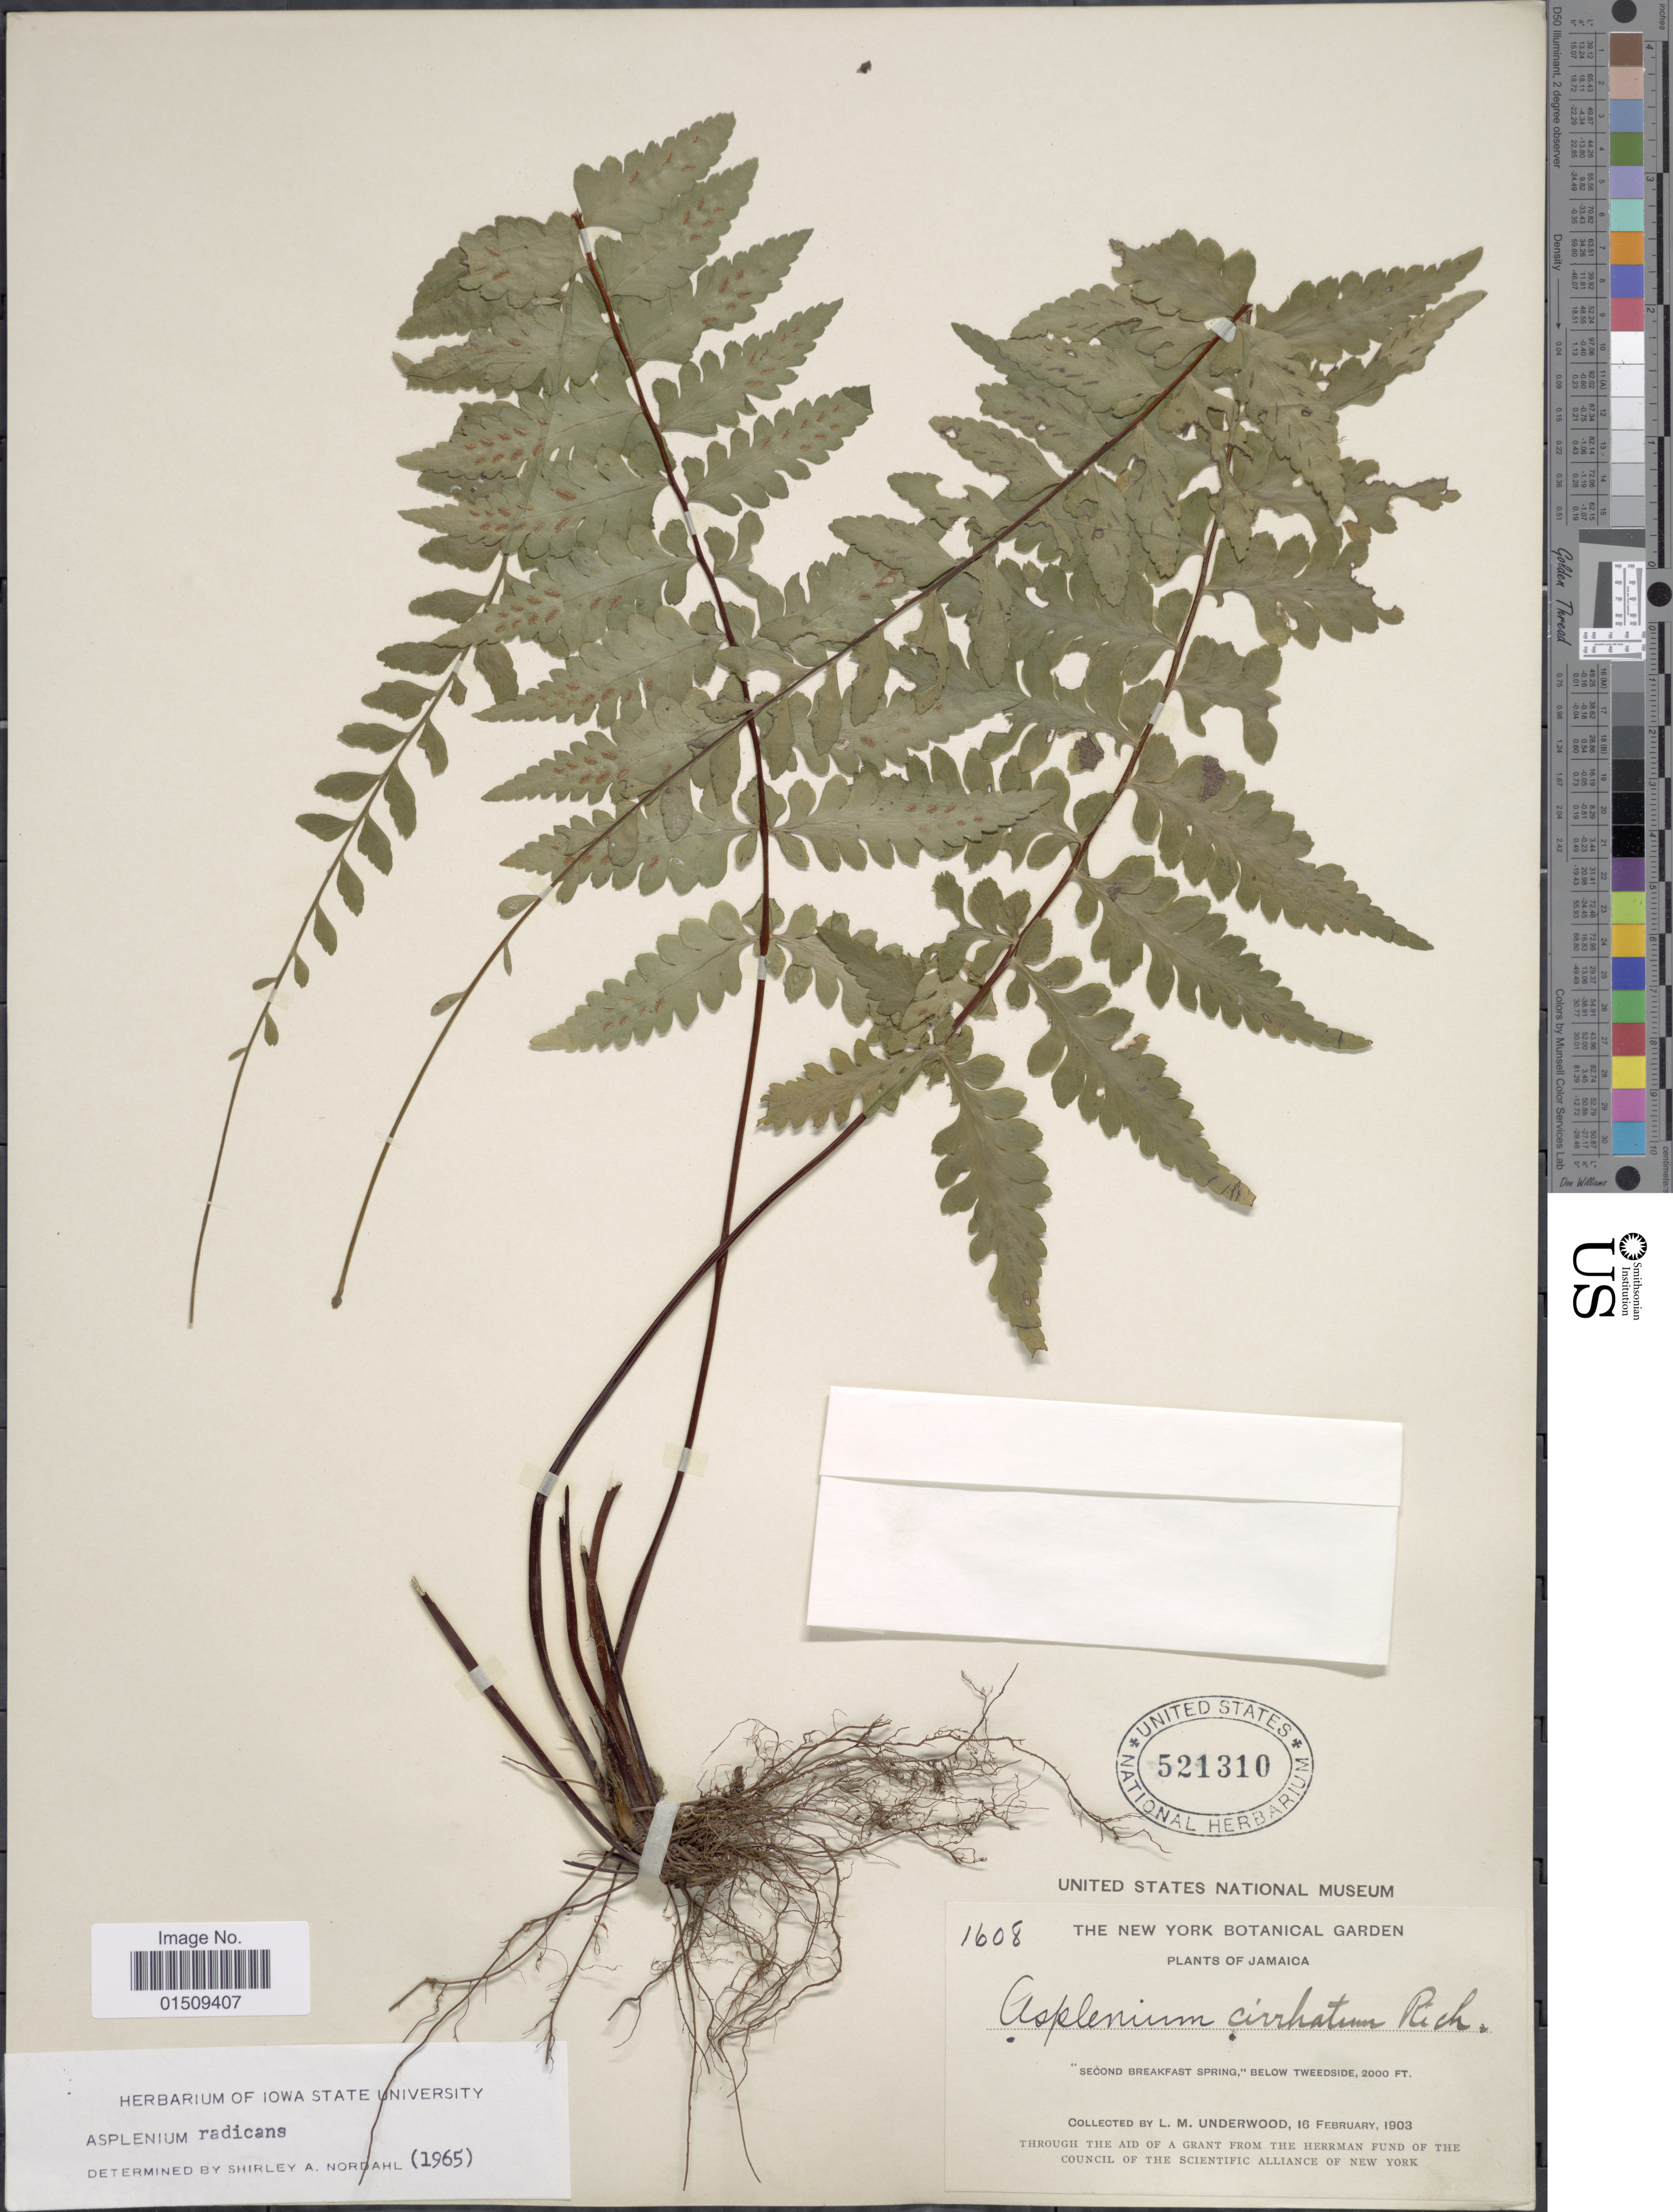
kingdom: Plantae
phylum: Tracheophyta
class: Polypodiopsida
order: Polypodiales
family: Aspleniaceae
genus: Asplenium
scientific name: Asplenium radicans var. radicans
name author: L.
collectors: L. M. Underwood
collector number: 1608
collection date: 1903-02-16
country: Jamaica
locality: second breakfast spring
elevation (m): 610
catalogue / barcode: US 521310